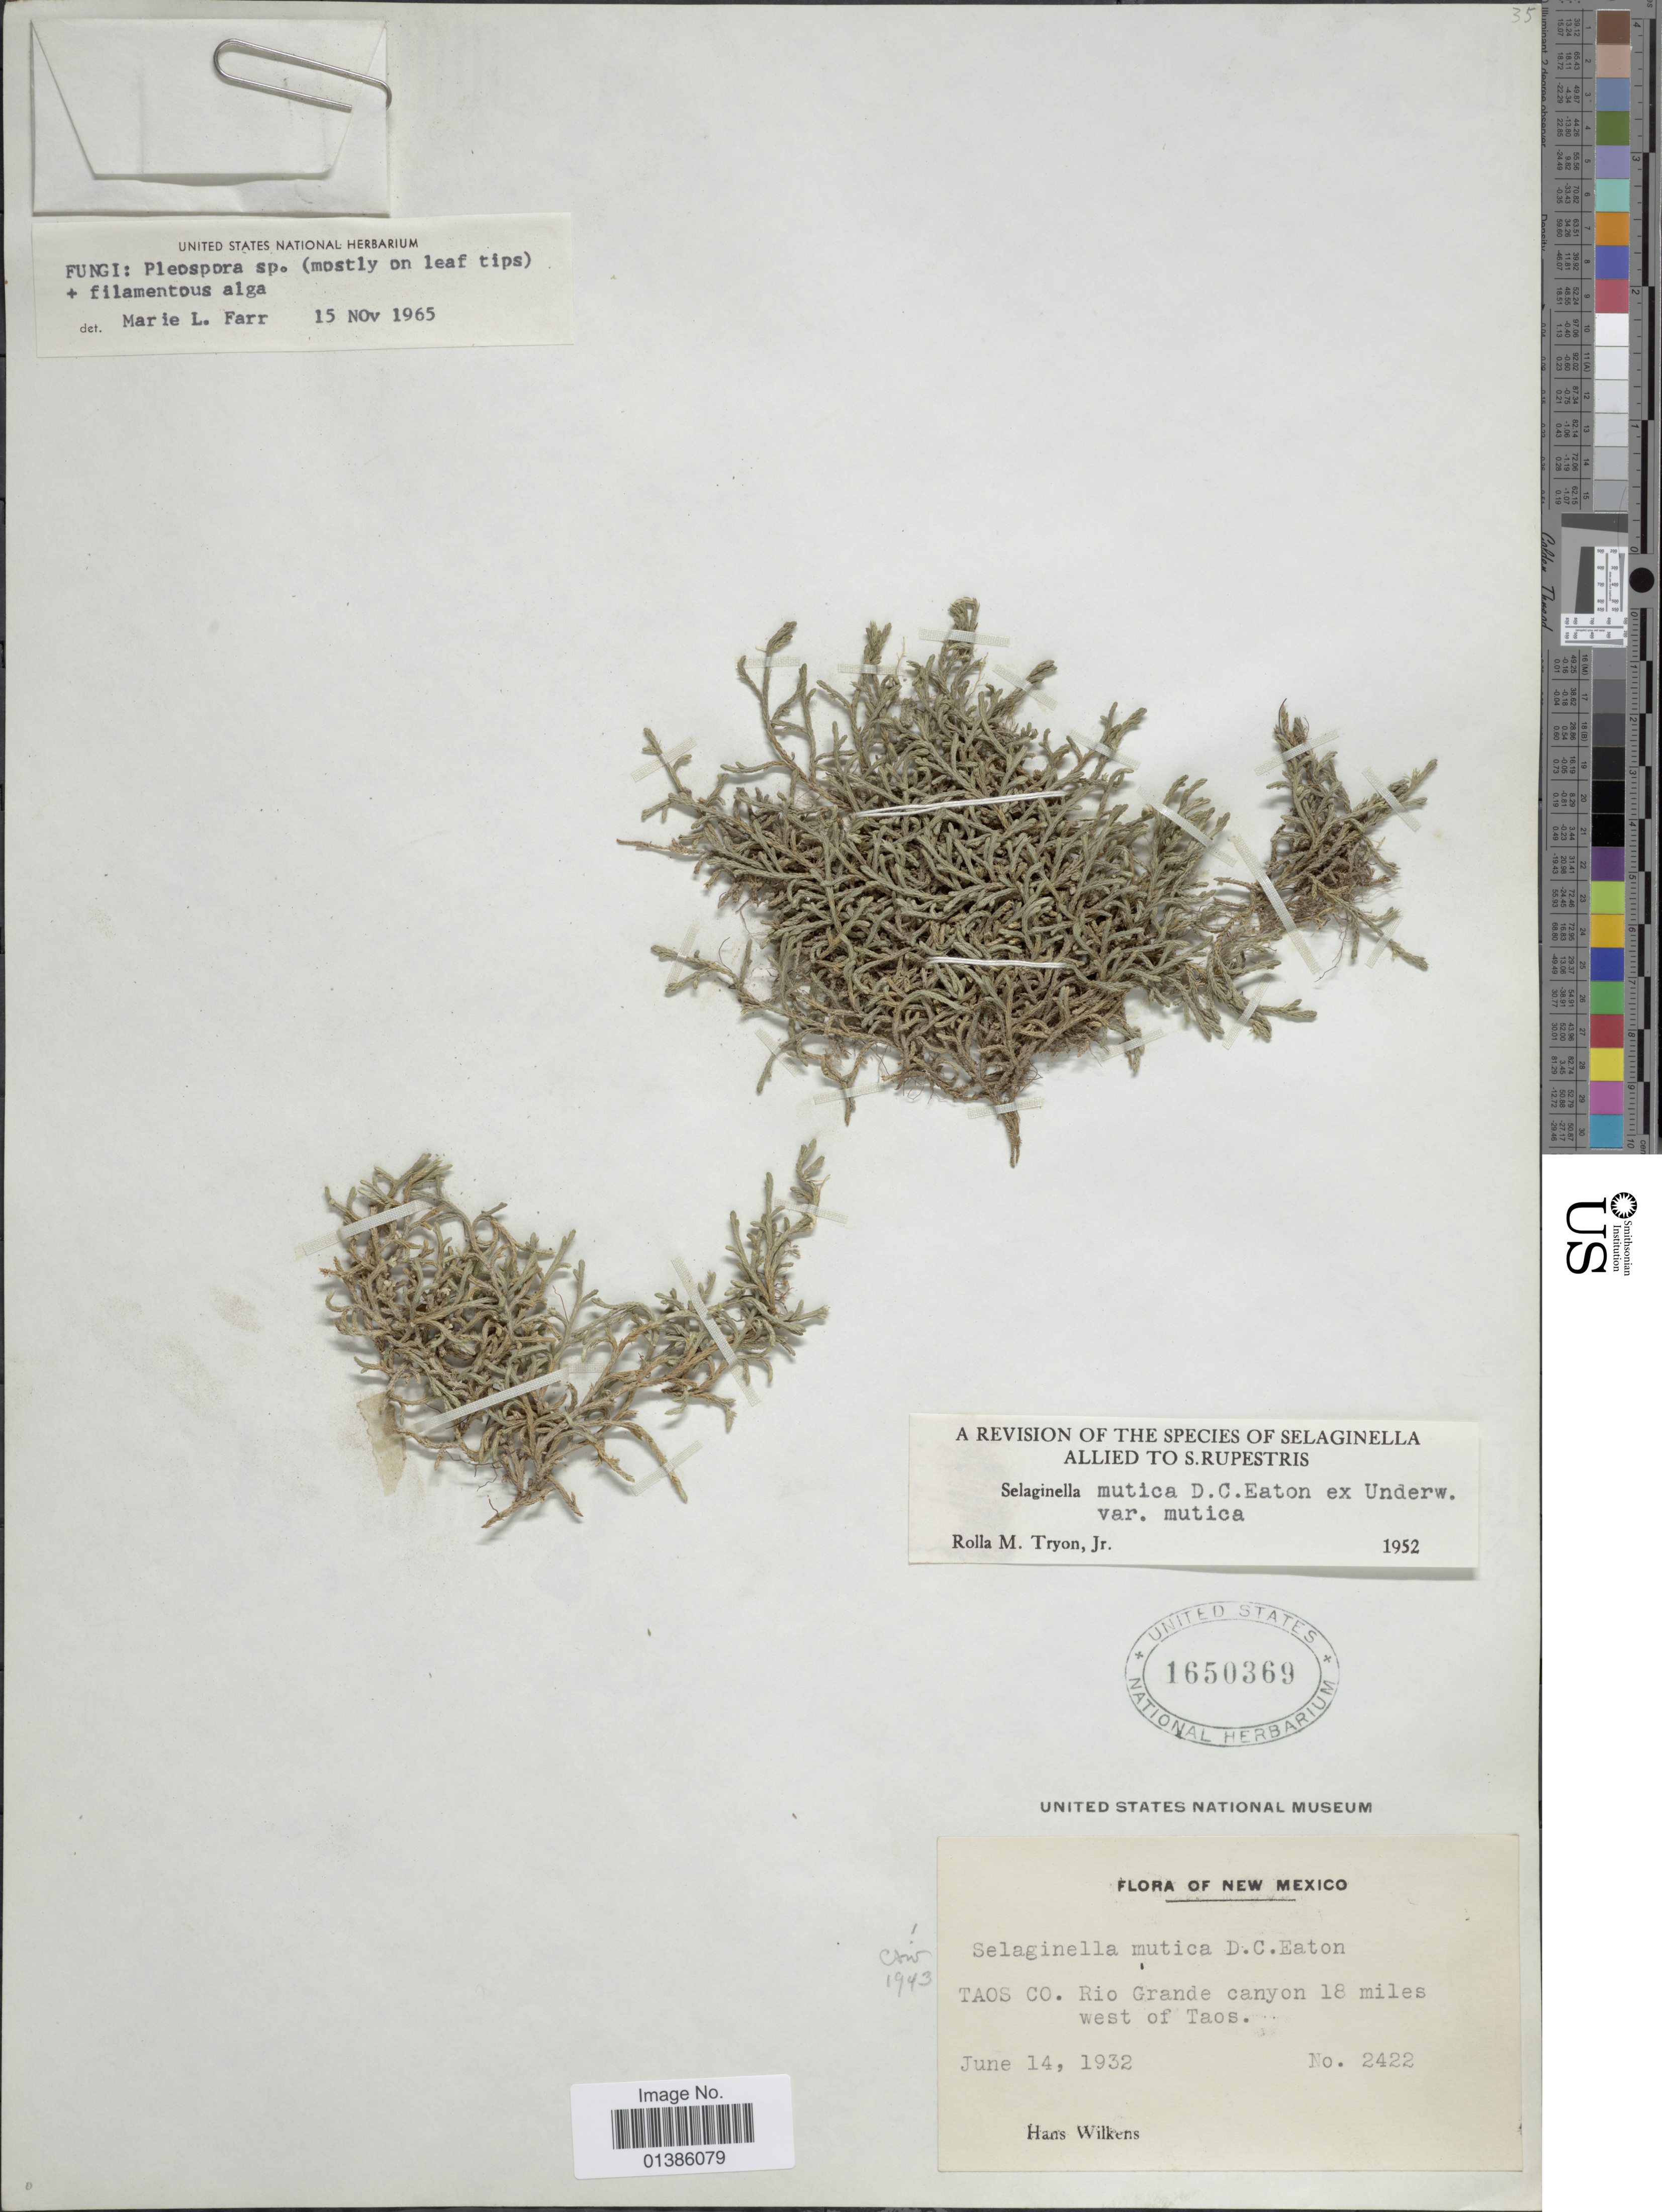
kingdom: Plantae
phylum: Tracheophyta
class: Lycopodiopsida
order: Selaginellales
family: Selaginellaceae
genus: Selaginella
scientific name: Selaginella mutica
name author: D.C. Eaton in Underw.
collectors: H. Wilkens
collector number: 2422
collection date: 1932-06-14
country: United States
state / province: New Mexico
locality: Taos Co. Rio Grande canyon 18 miles west of Taos.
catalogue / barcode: US 1650369